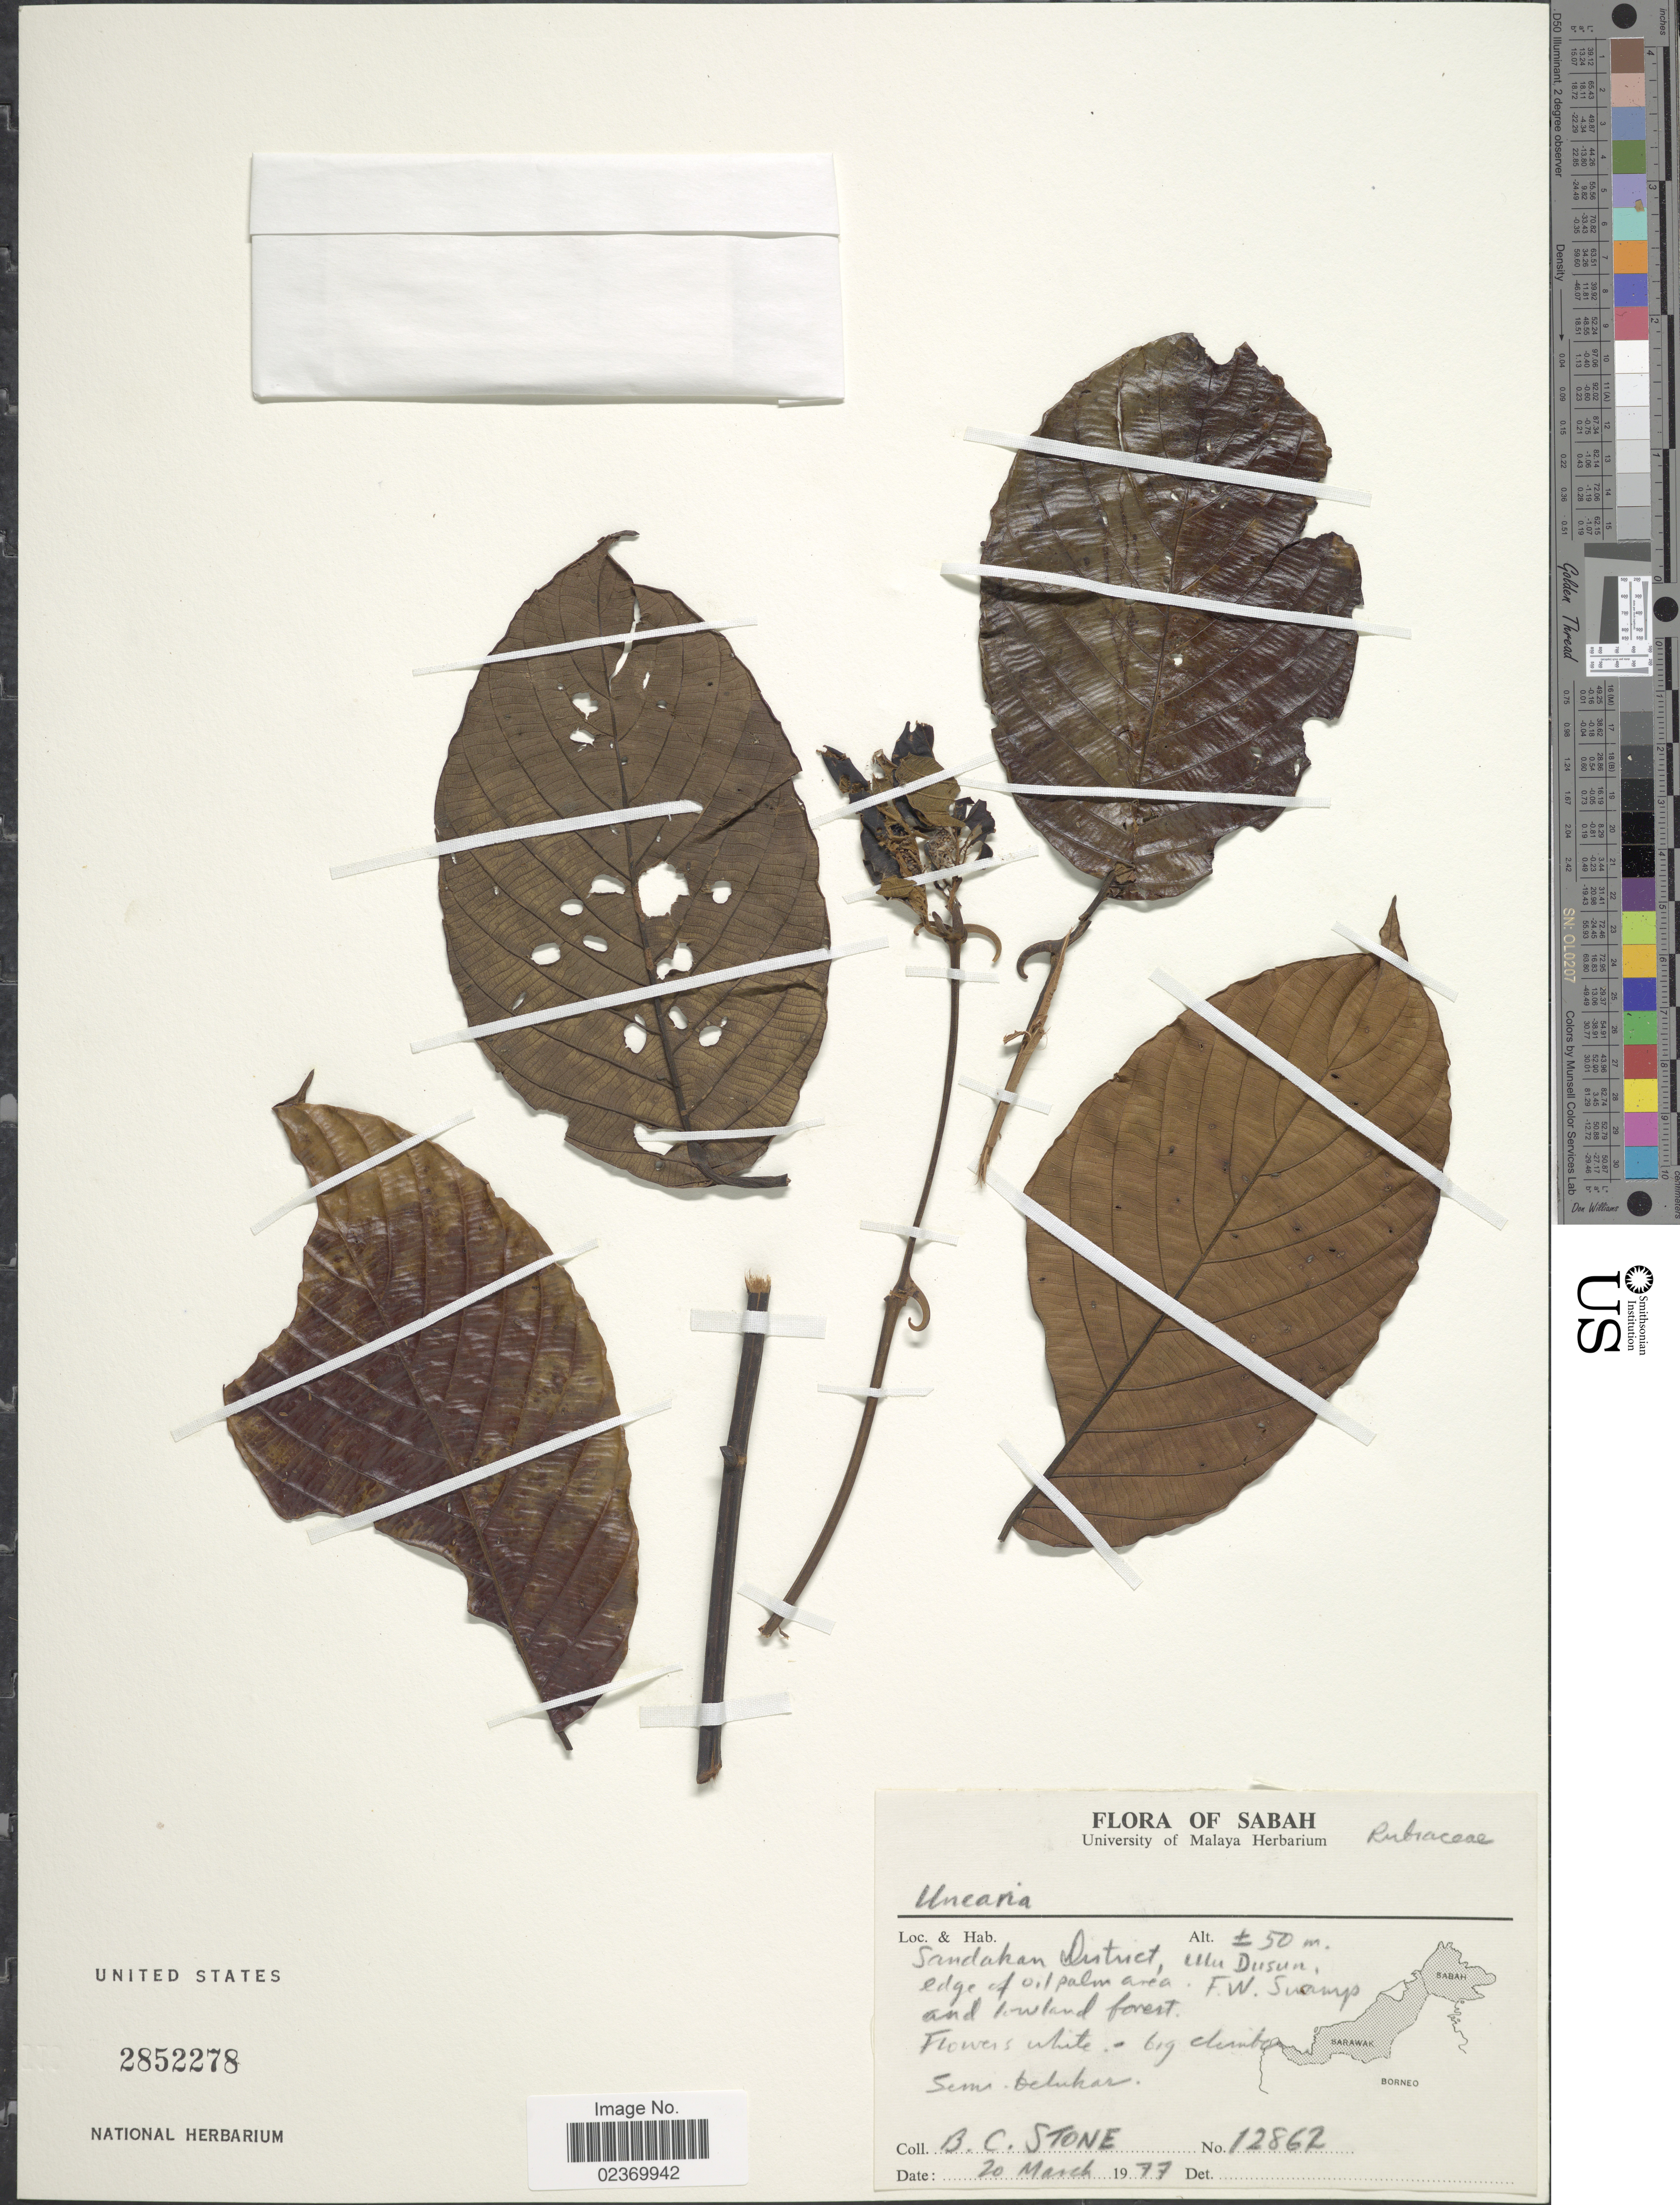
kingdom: Plantae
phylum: Tracheophyta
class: Magnoliopsida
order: Gentianales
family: Rubiaceae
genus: Uncaria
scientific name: Uncaria sp.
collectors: B. C. Stone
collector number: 12862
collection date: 1977-03-20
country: Malaysia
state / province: Sabah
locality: Sandakan District, Ulu Dusun [interpreted]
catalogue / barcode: US 2852278